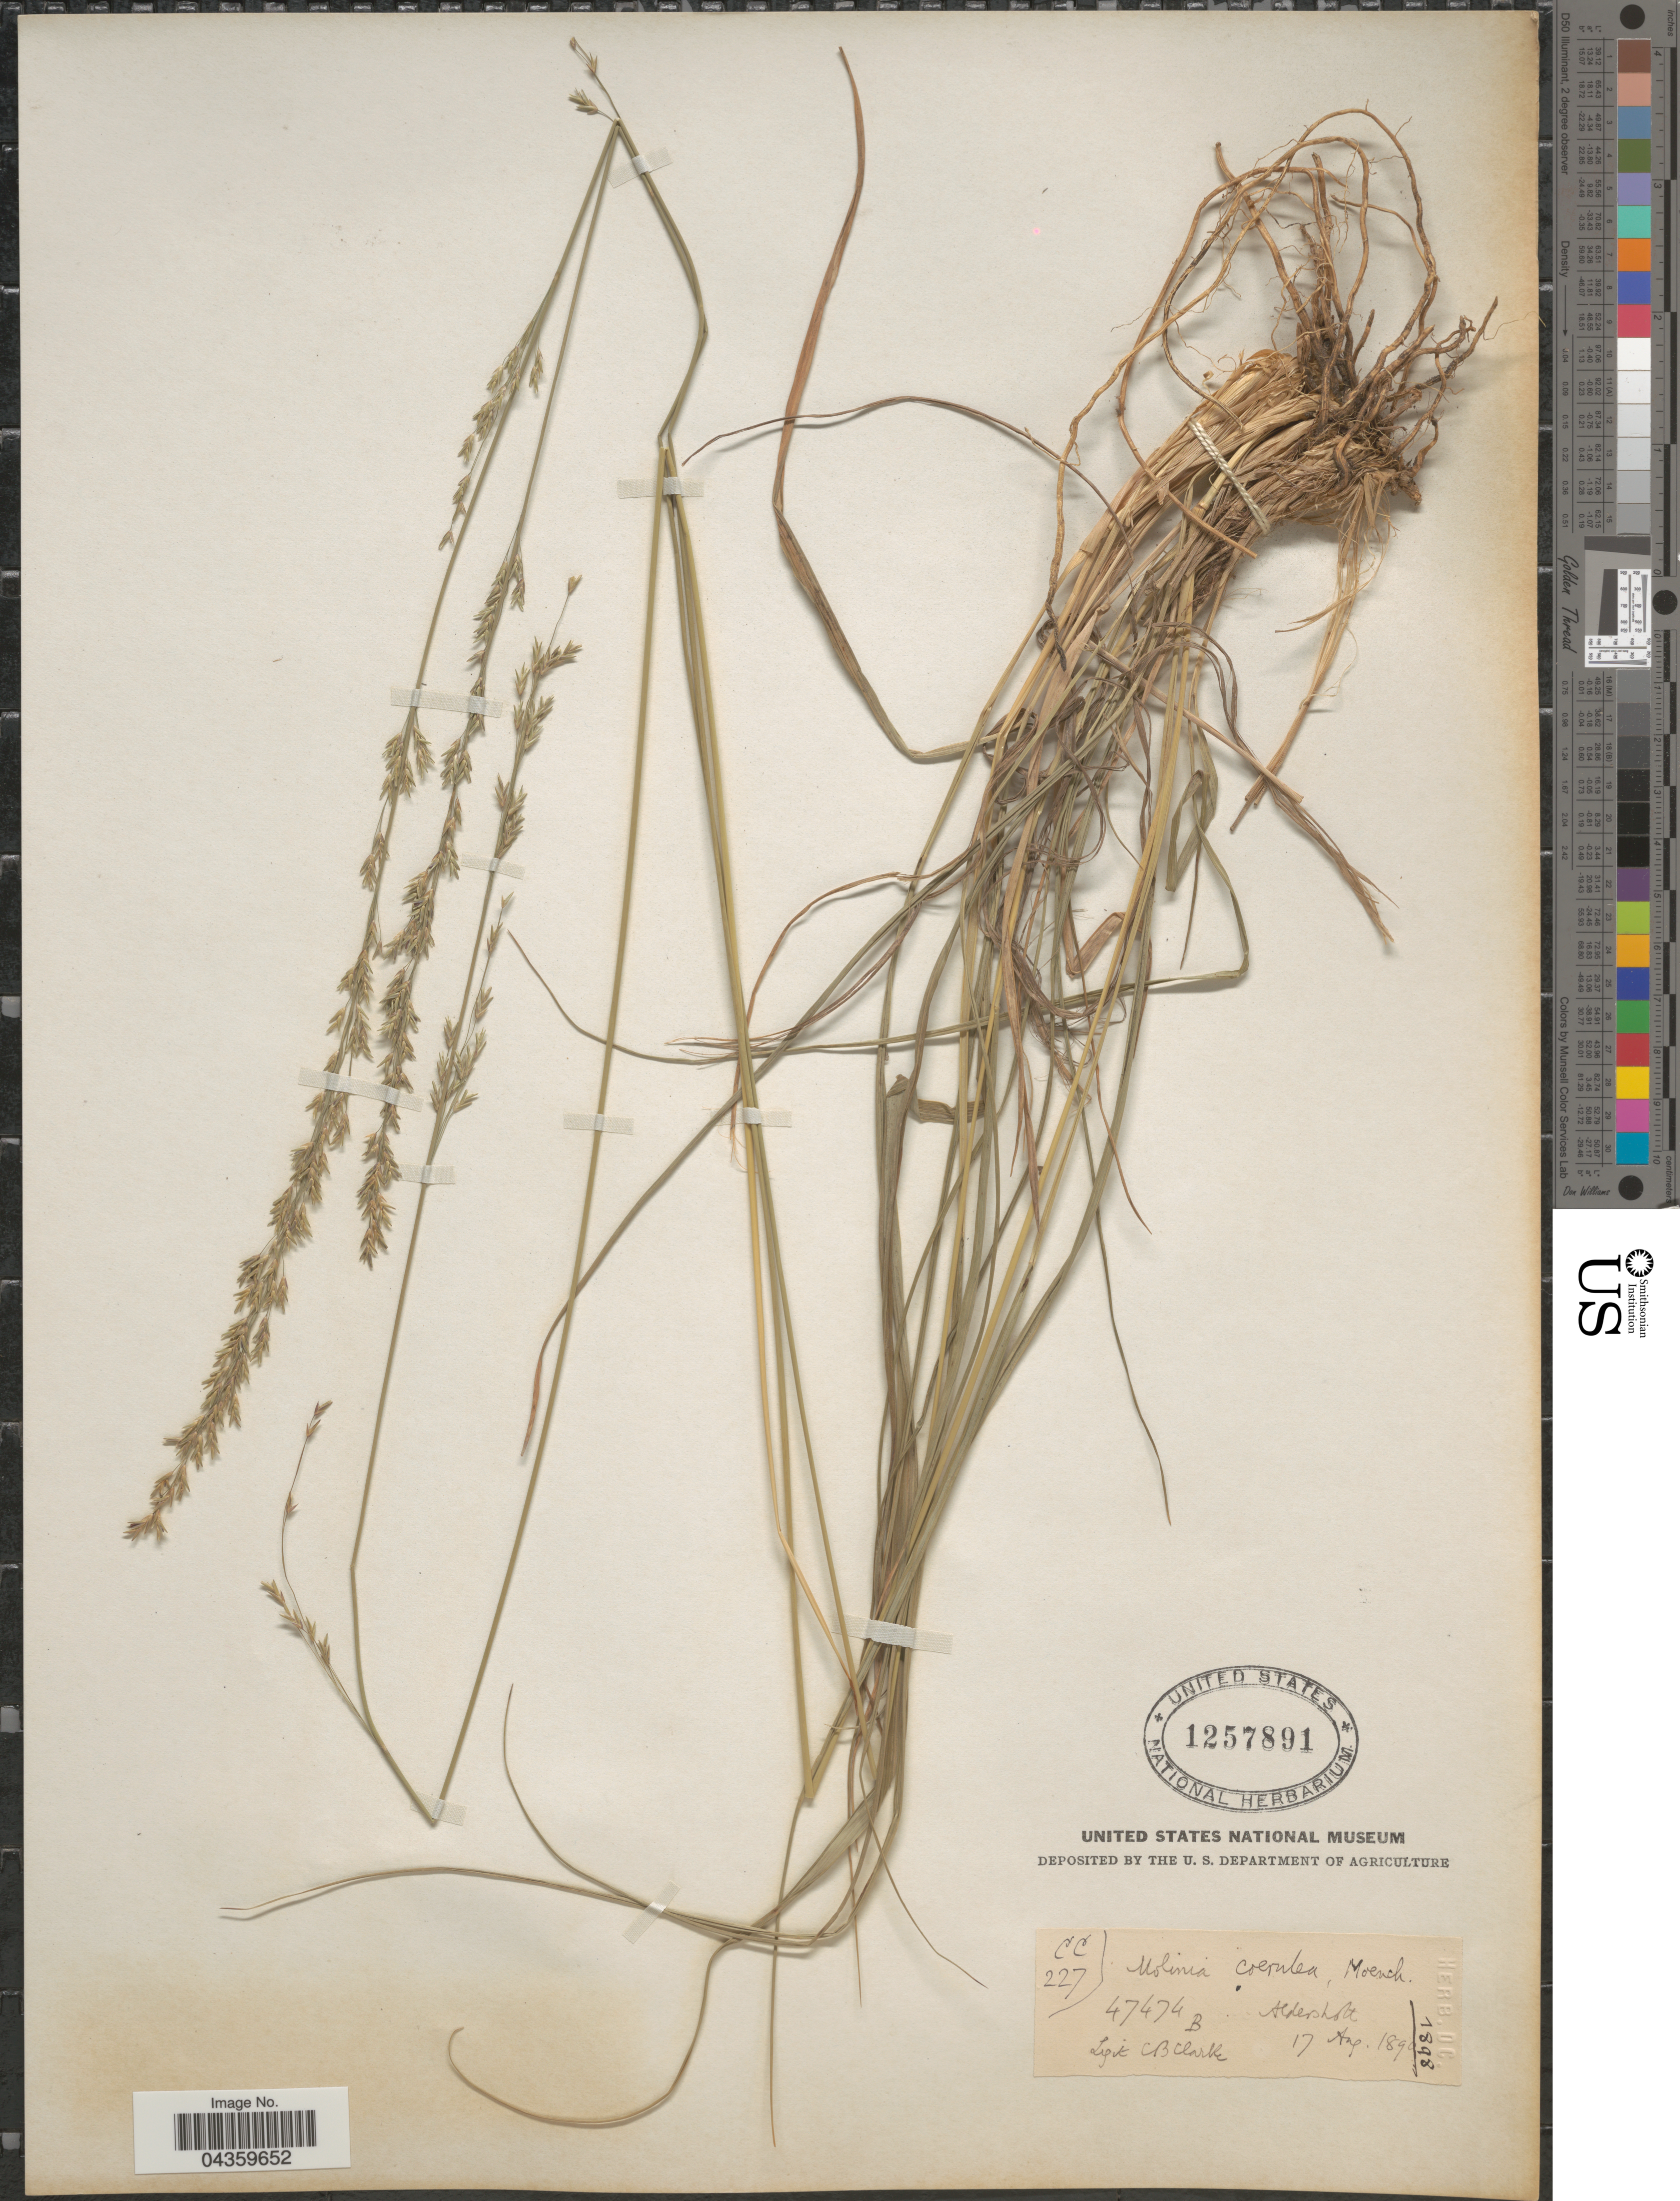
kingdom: Plantae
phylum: Tracheophyta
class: Liliopsida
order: Poales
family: Poaceae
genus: Molinia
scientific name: Molinia caerulea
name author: (L.) Moench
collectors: C. B. Clarke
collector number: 47474B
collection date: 1890-08-17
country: United Kingdom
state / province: England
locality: Aldersholt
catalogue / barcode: US 1257891